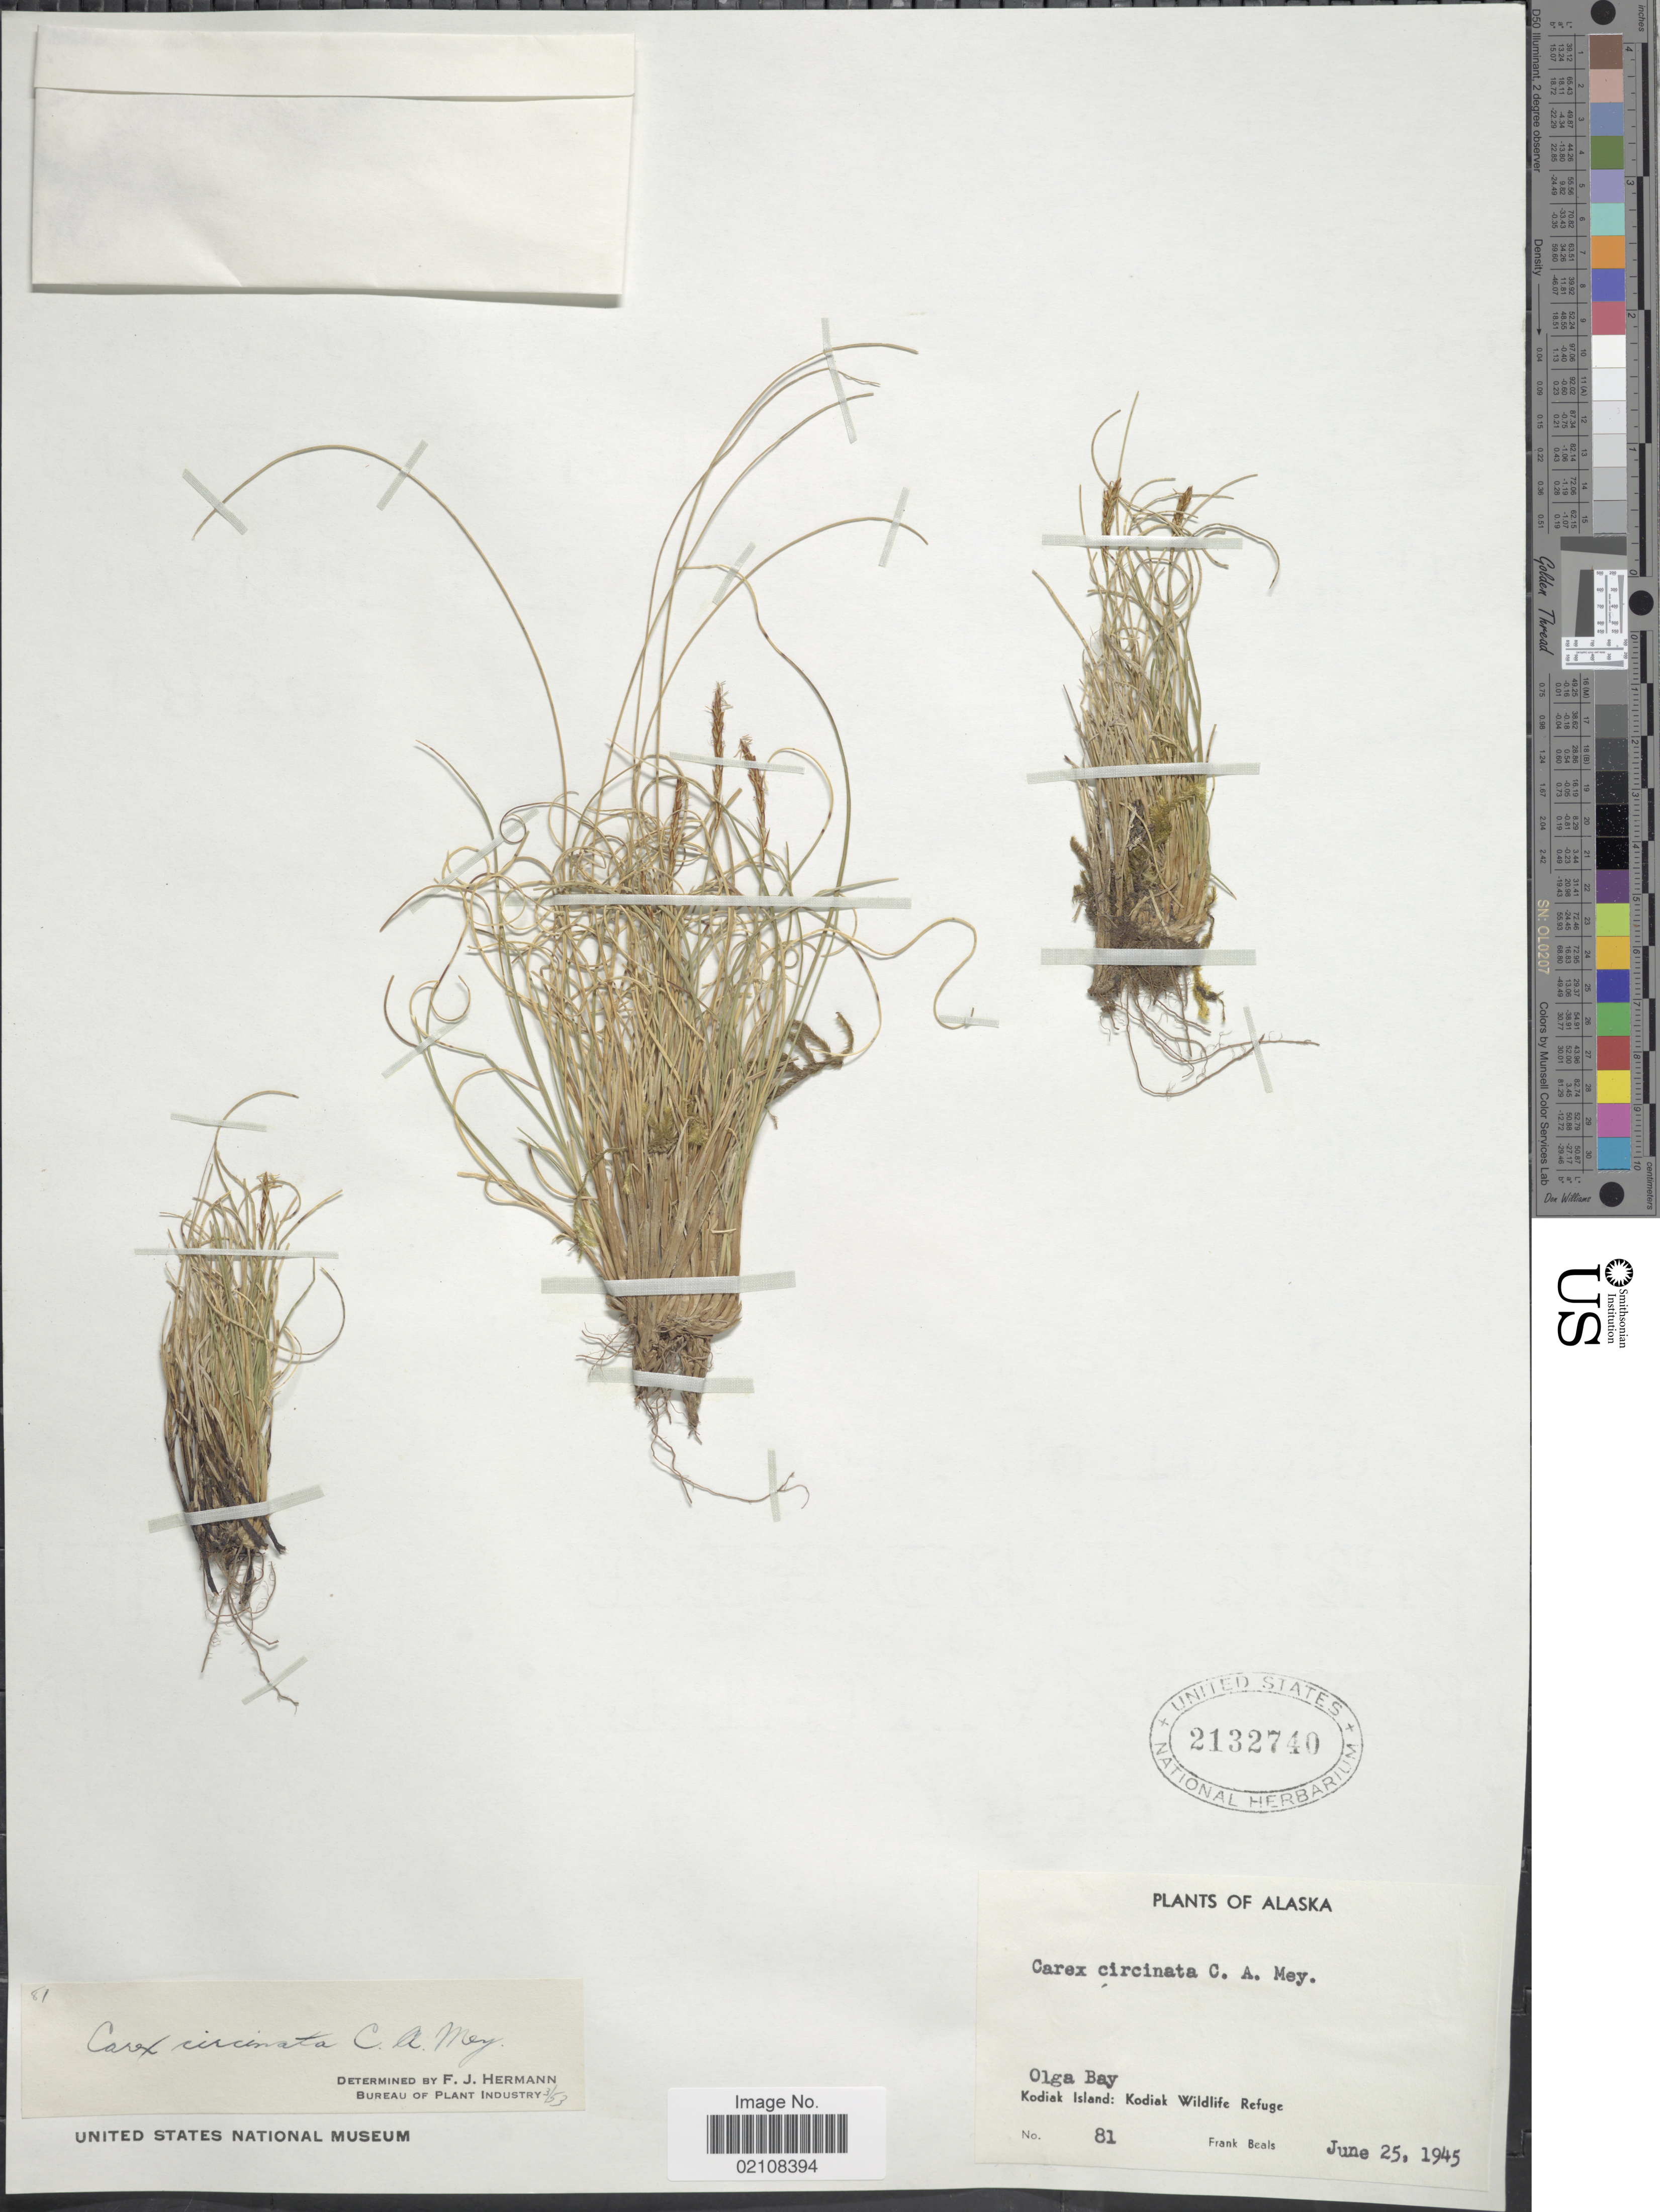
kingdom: Plantae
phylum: Tracheophyta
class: Liliopsida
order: Poales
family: Cyperaceae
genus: Carex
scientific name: Carex circinata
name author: C.A. Mey.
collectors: F. Beals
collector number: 81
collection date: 1945-06-25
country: United States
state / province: Alaska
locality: Olga Bay. Kodiak Island: Kodiak Wildlife Refuge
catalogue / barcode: US 2132740